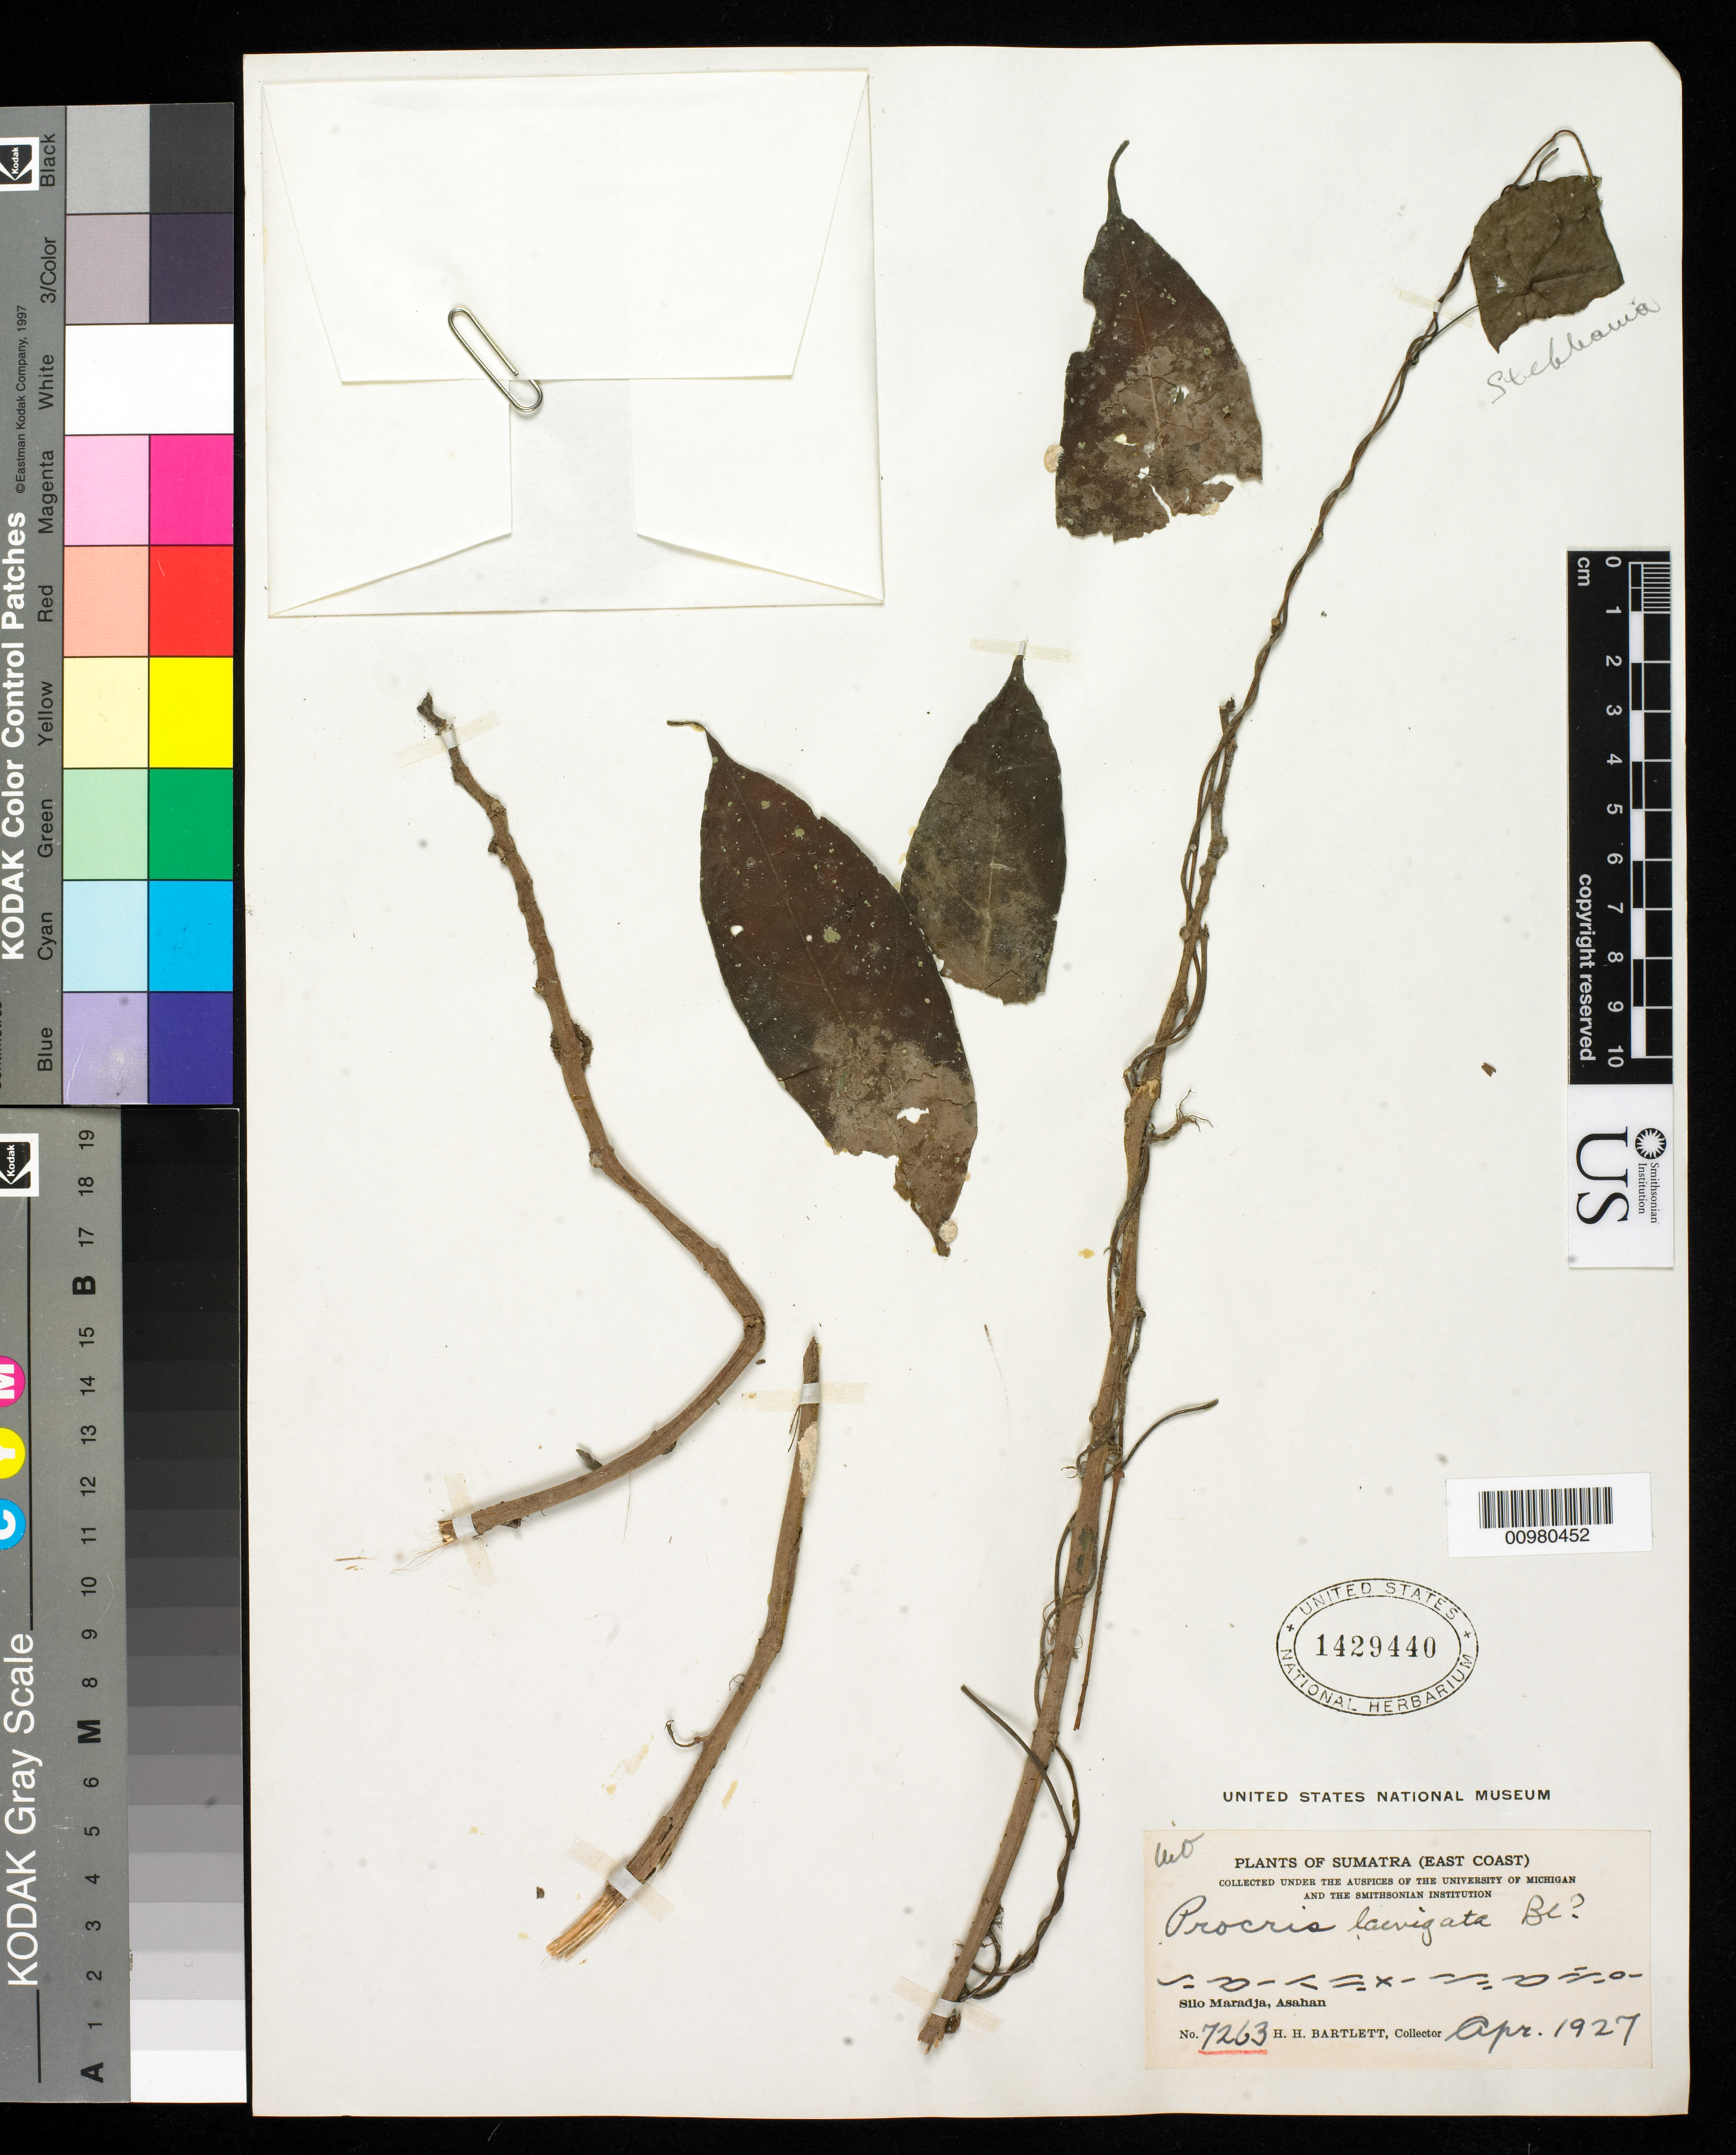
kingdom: Plantae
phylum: Tracheophyta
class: Magnoliopsida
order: Rosales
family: Urticaceae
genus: Procris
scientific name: Procris laevigata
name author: Blume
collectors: H. H. Bartlett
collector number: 7263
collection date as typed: Apr 1927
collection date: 1927-04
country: Indonesia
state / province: Sumatra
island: Sumatra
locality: Silo Maradja, Asahan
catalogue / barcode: US 1429440